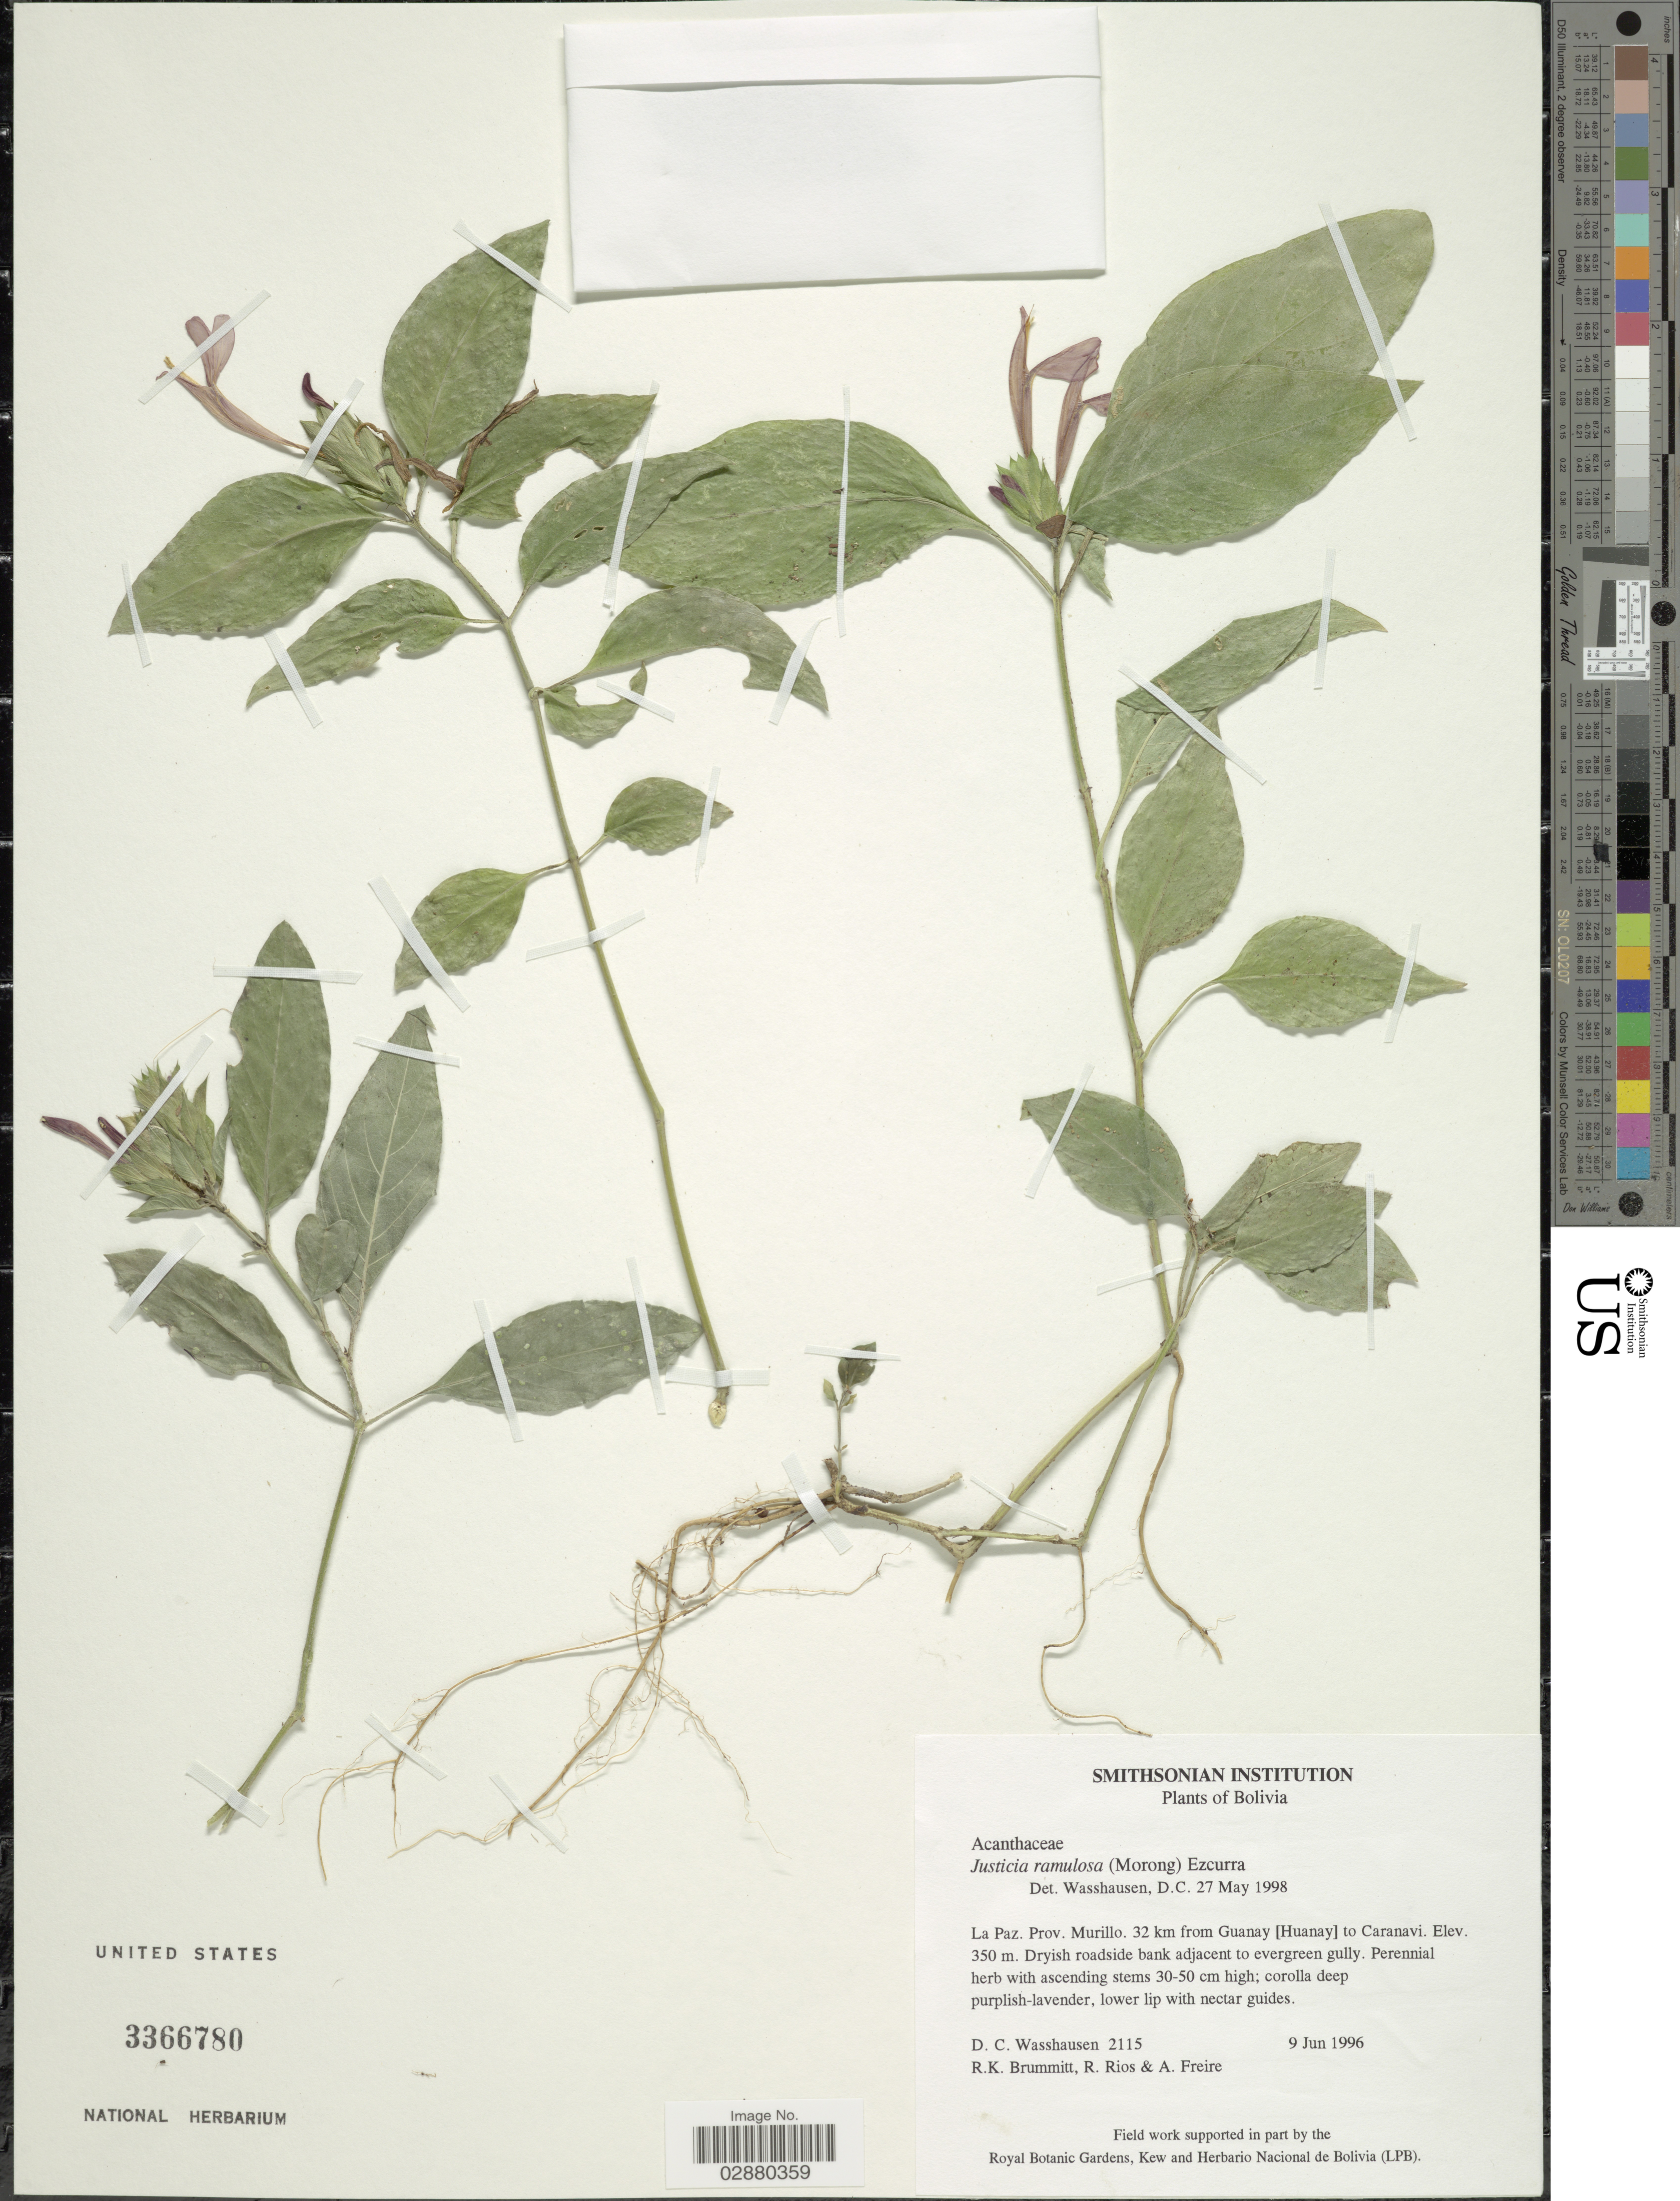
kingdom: Plantae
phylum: Tracheophyta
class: Magnoliopsida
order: Lamiales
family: Acanthaceae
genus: Justicia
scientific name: Justicia ramulosa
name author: (Morong) V.A.W. Graham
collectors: D. C. Wasshausen, R. K. Brummitt, R. Rios & A. Freire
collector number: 2115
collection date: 1996-06-09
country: Bolivia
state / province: La Paz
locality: Prov. Murillo. 35 km from Guanay [Huanay] to Caranavi.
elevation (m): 350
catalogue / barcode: US 3366780